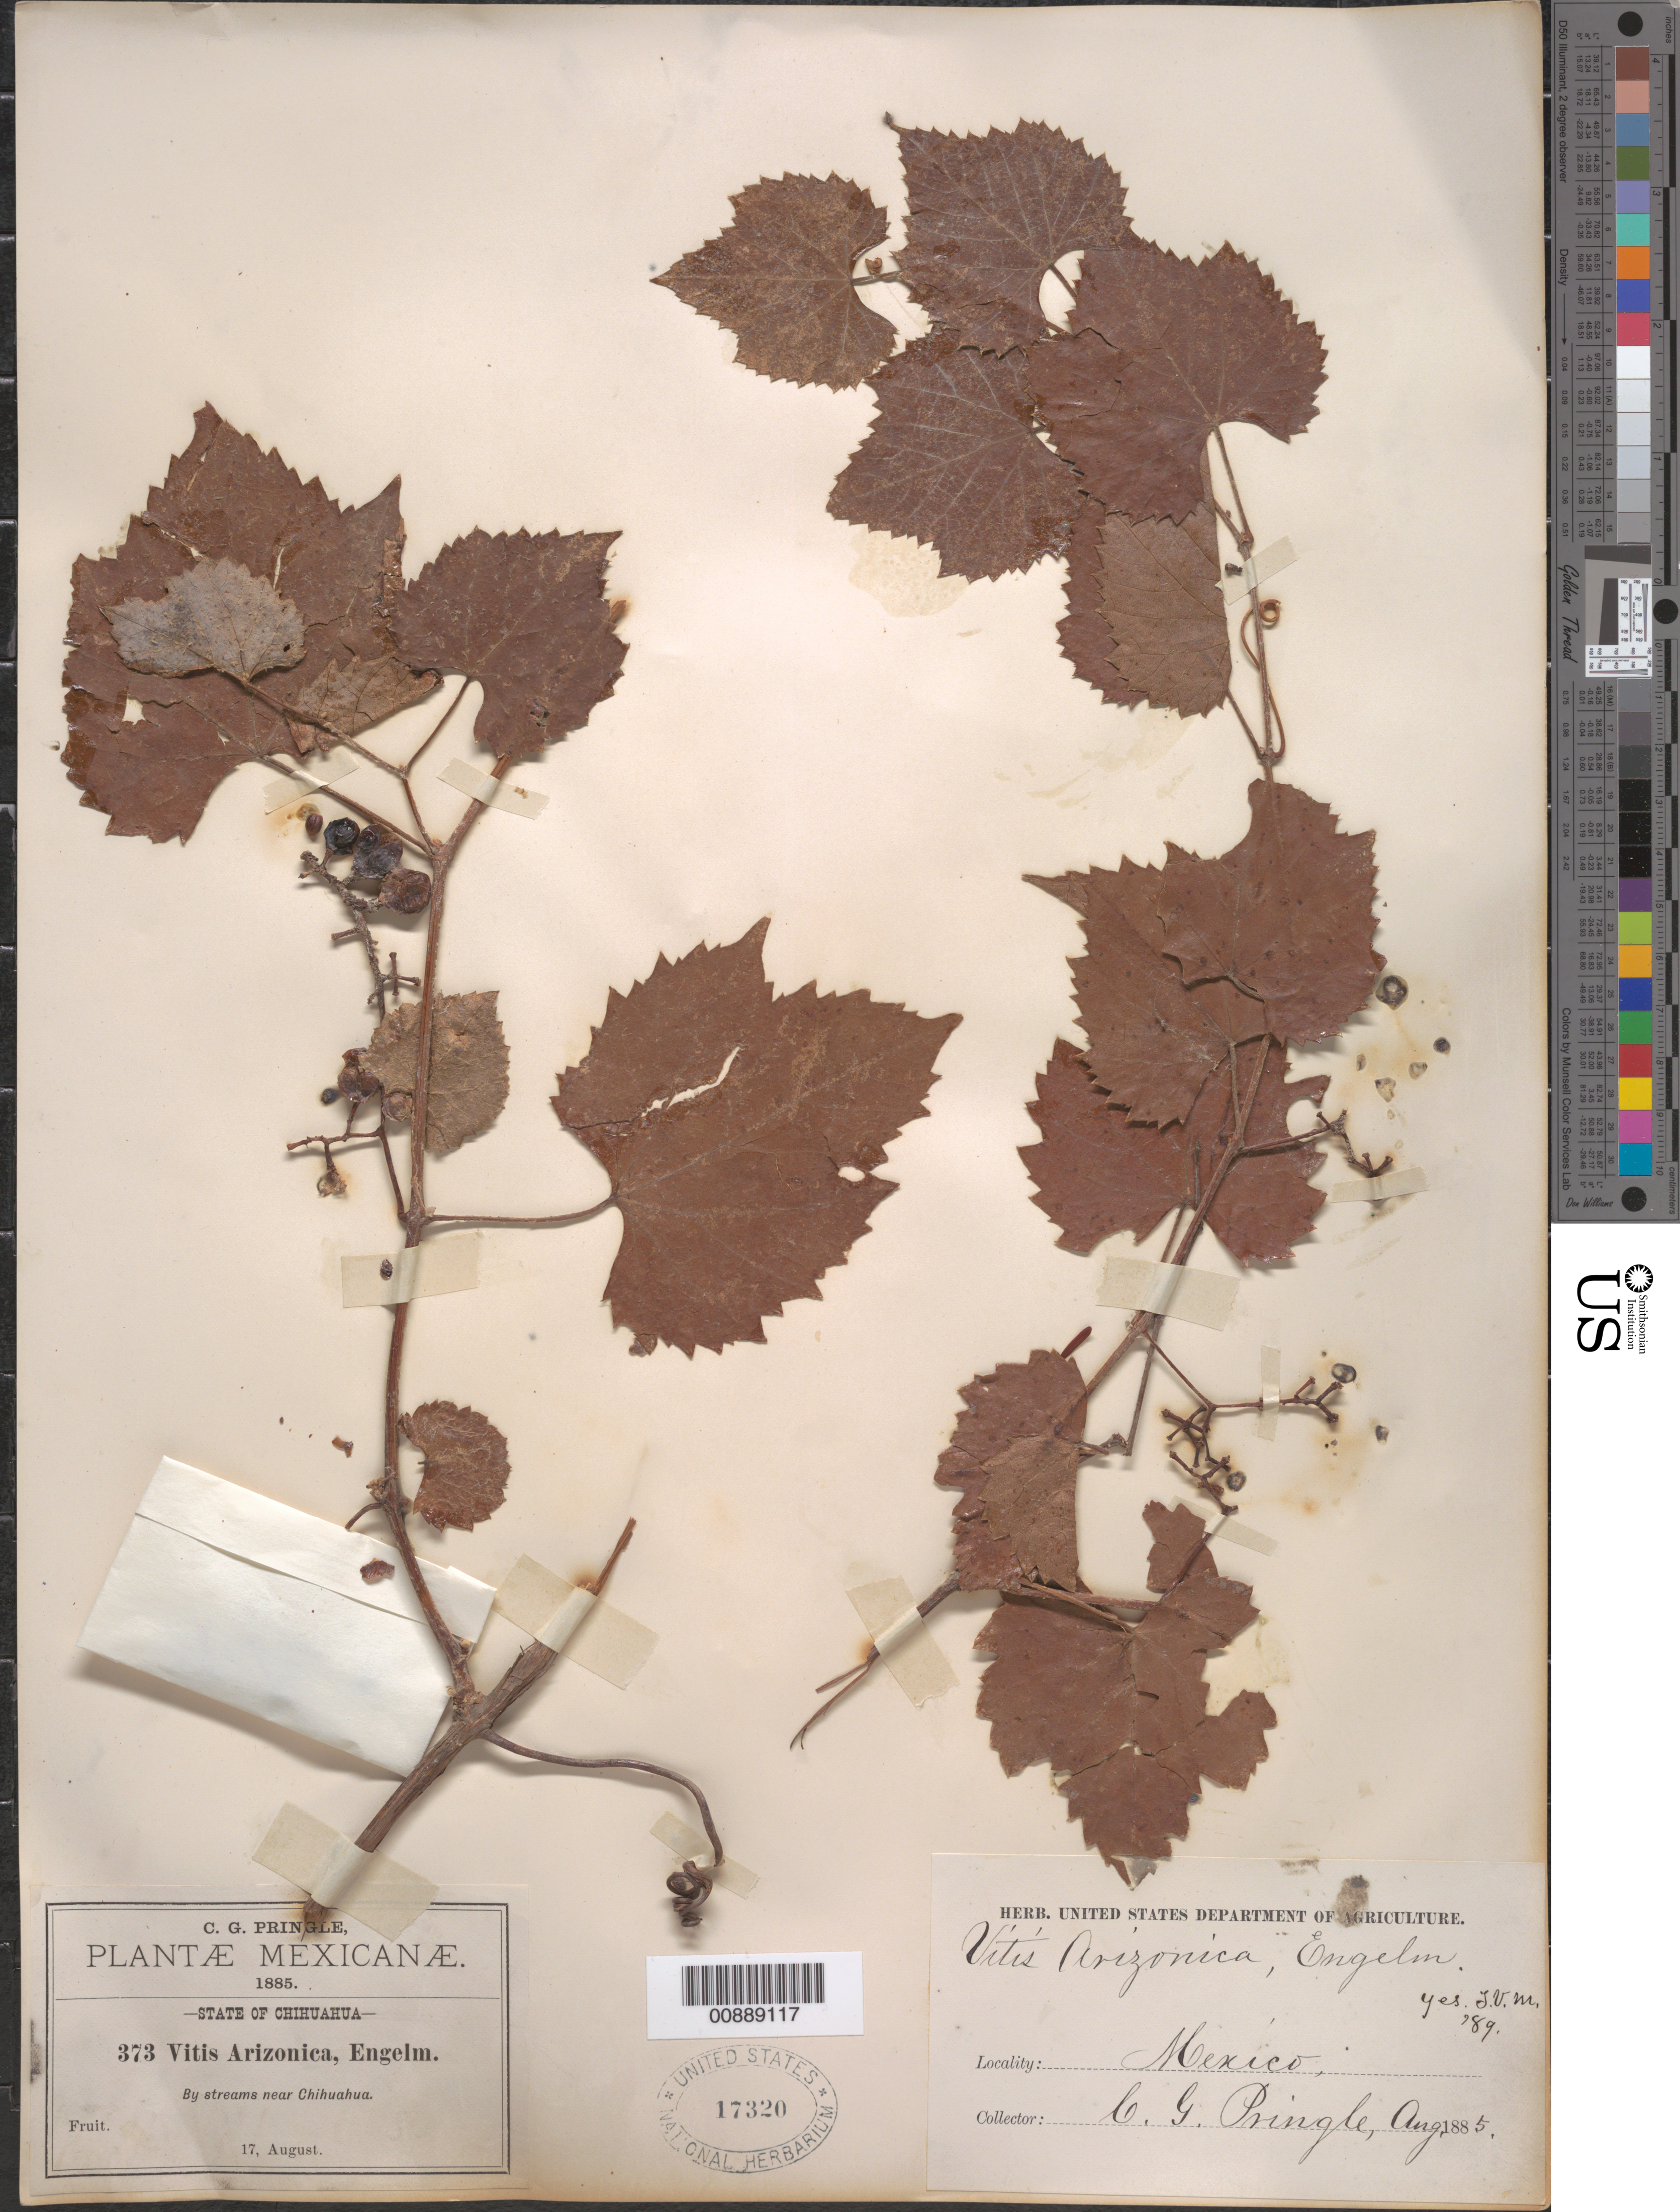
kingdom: Plantae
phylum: Tracheophyta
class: Magnoliopsida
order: Vitales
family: Vitaceae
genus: Vitis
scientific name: Vitis arizonica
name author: Engelm.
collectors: C. G. Pringle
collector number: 373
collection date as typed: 17 Aug 1885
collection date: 1885-08-17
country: Mexico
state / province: Chihuahua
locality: Near Chihuahua.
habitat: By streams.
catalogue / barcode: US 17320